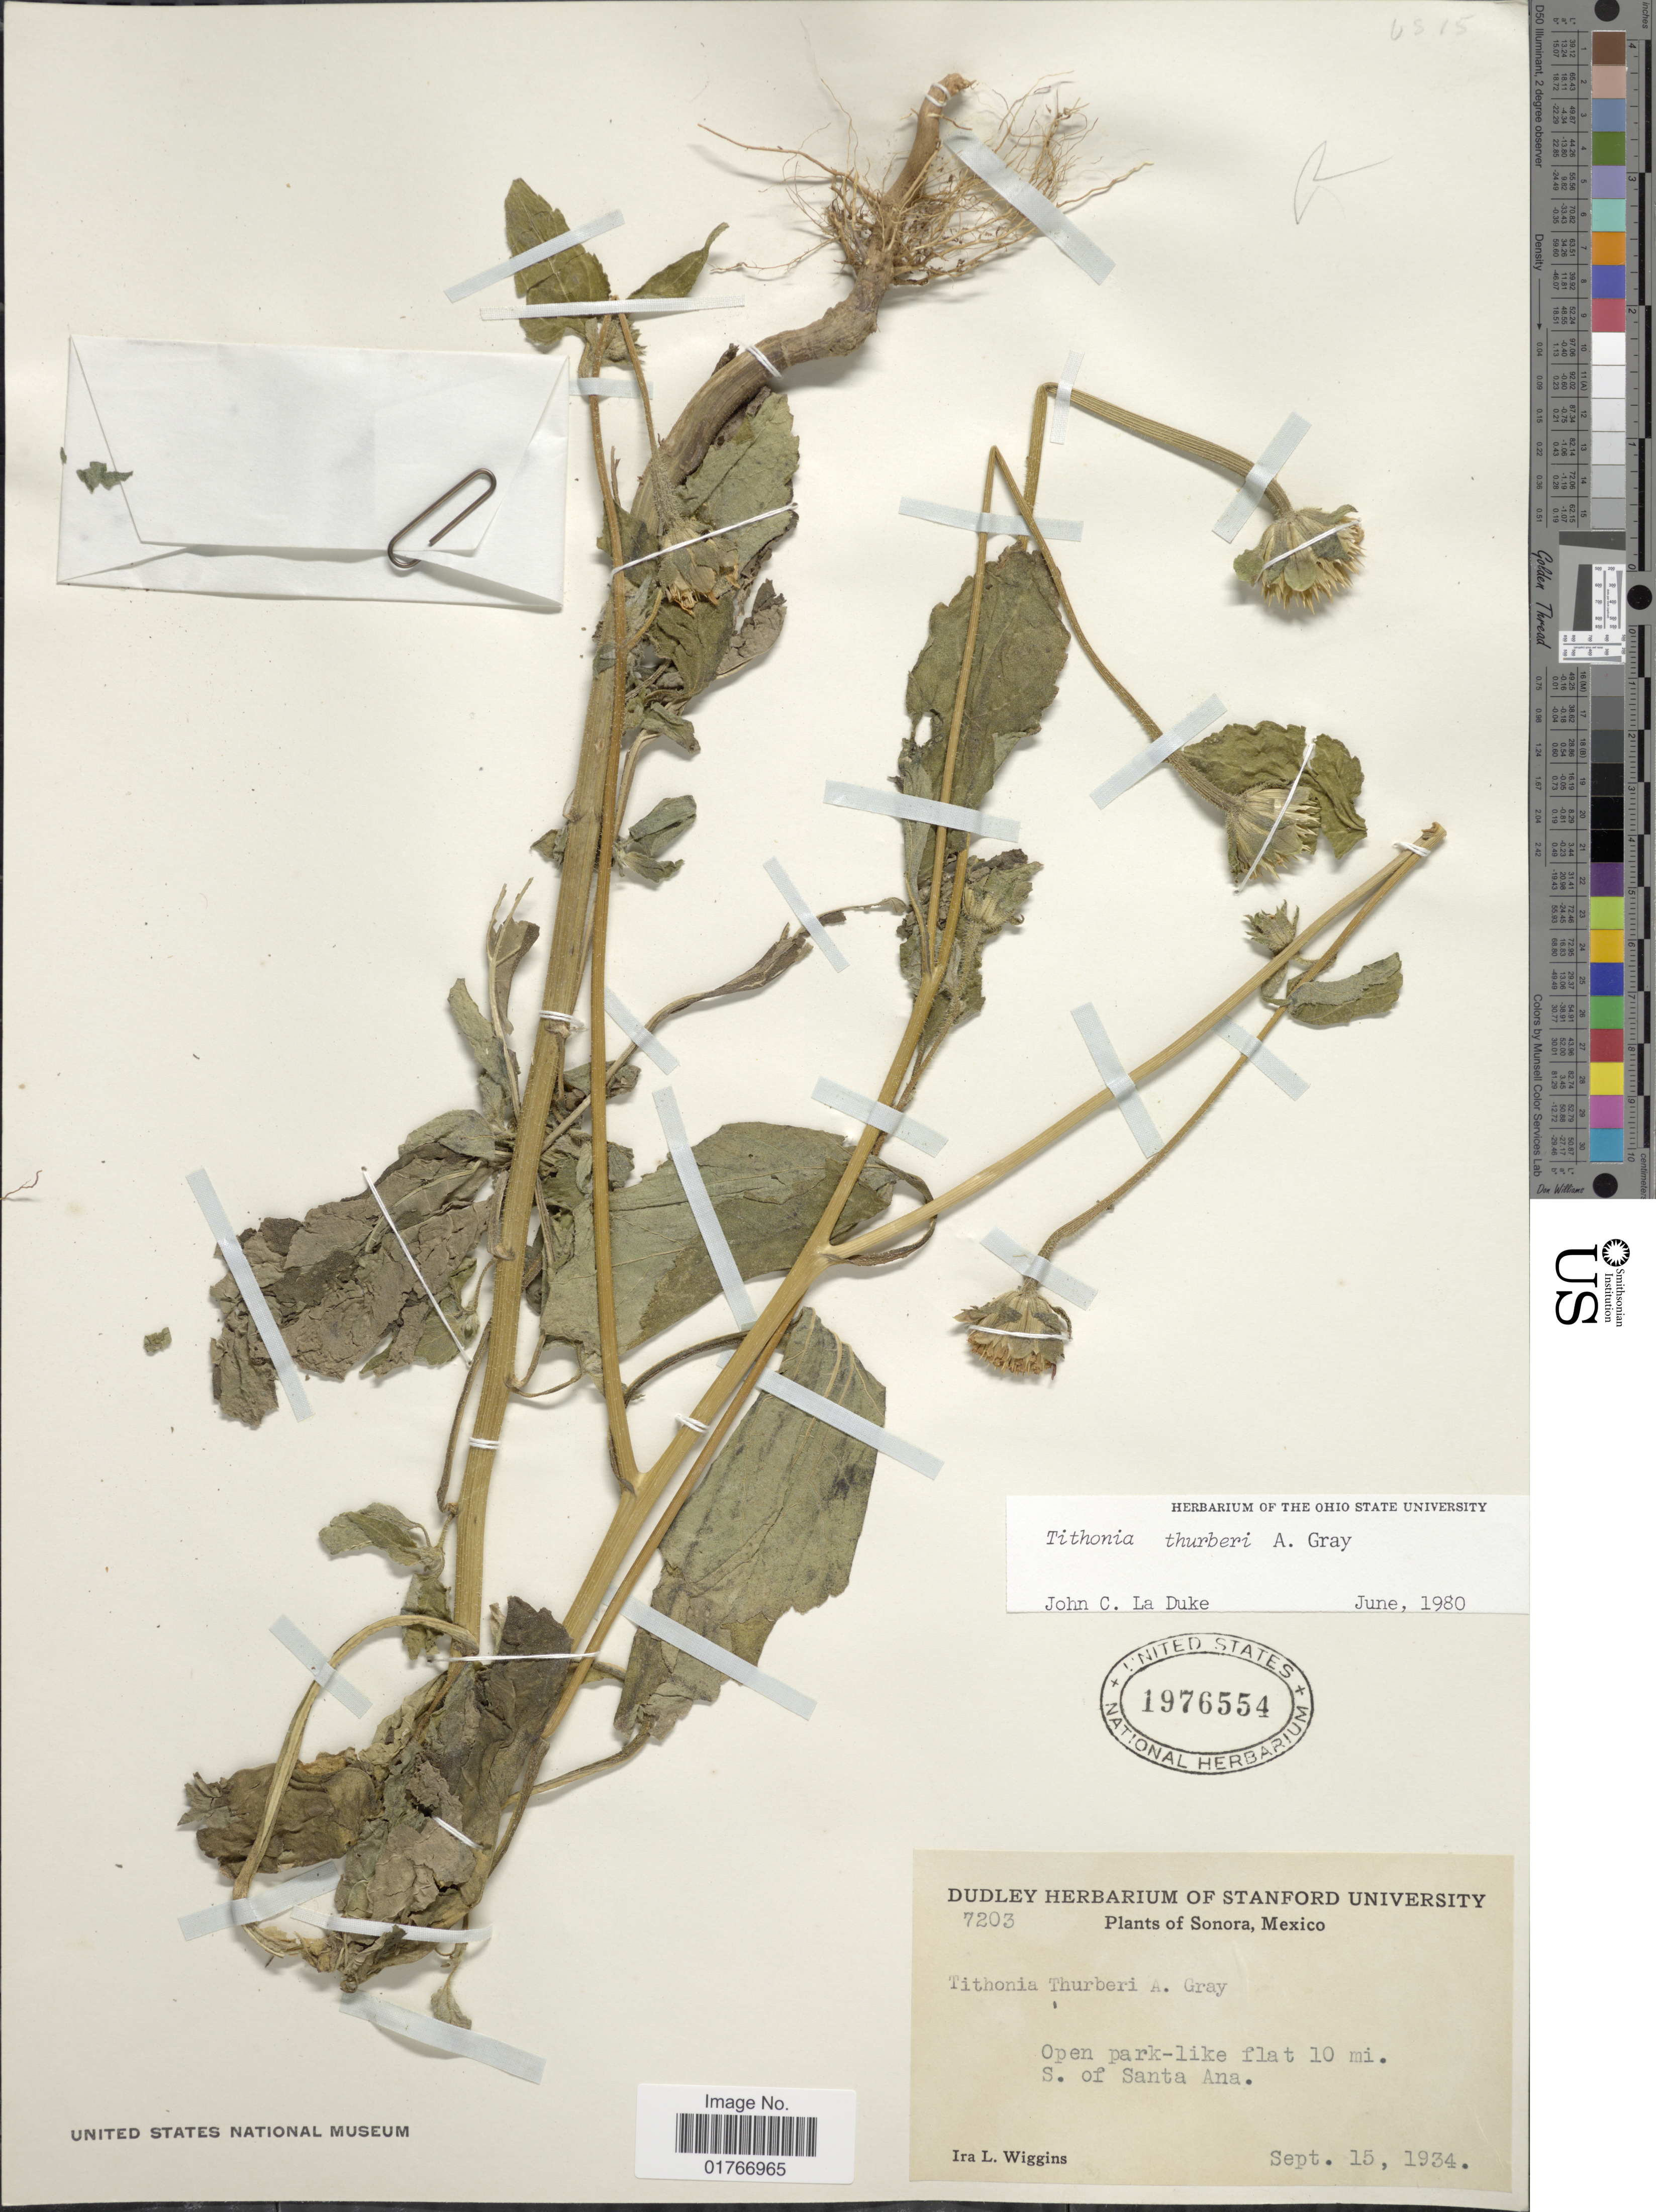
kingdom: Plantae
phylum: Tracheophyta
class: Magnoliopsida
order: Asterales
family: Asteraceae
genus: Tithonia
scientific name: Tithonia thurberi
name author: A. Gray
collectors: I. L. Wiggins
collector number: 7203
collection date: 1934-09-15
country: Mexico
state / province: Sonora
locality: Open park-like flat 10 mi. S. of Santa Ana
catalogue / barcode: US 1976554